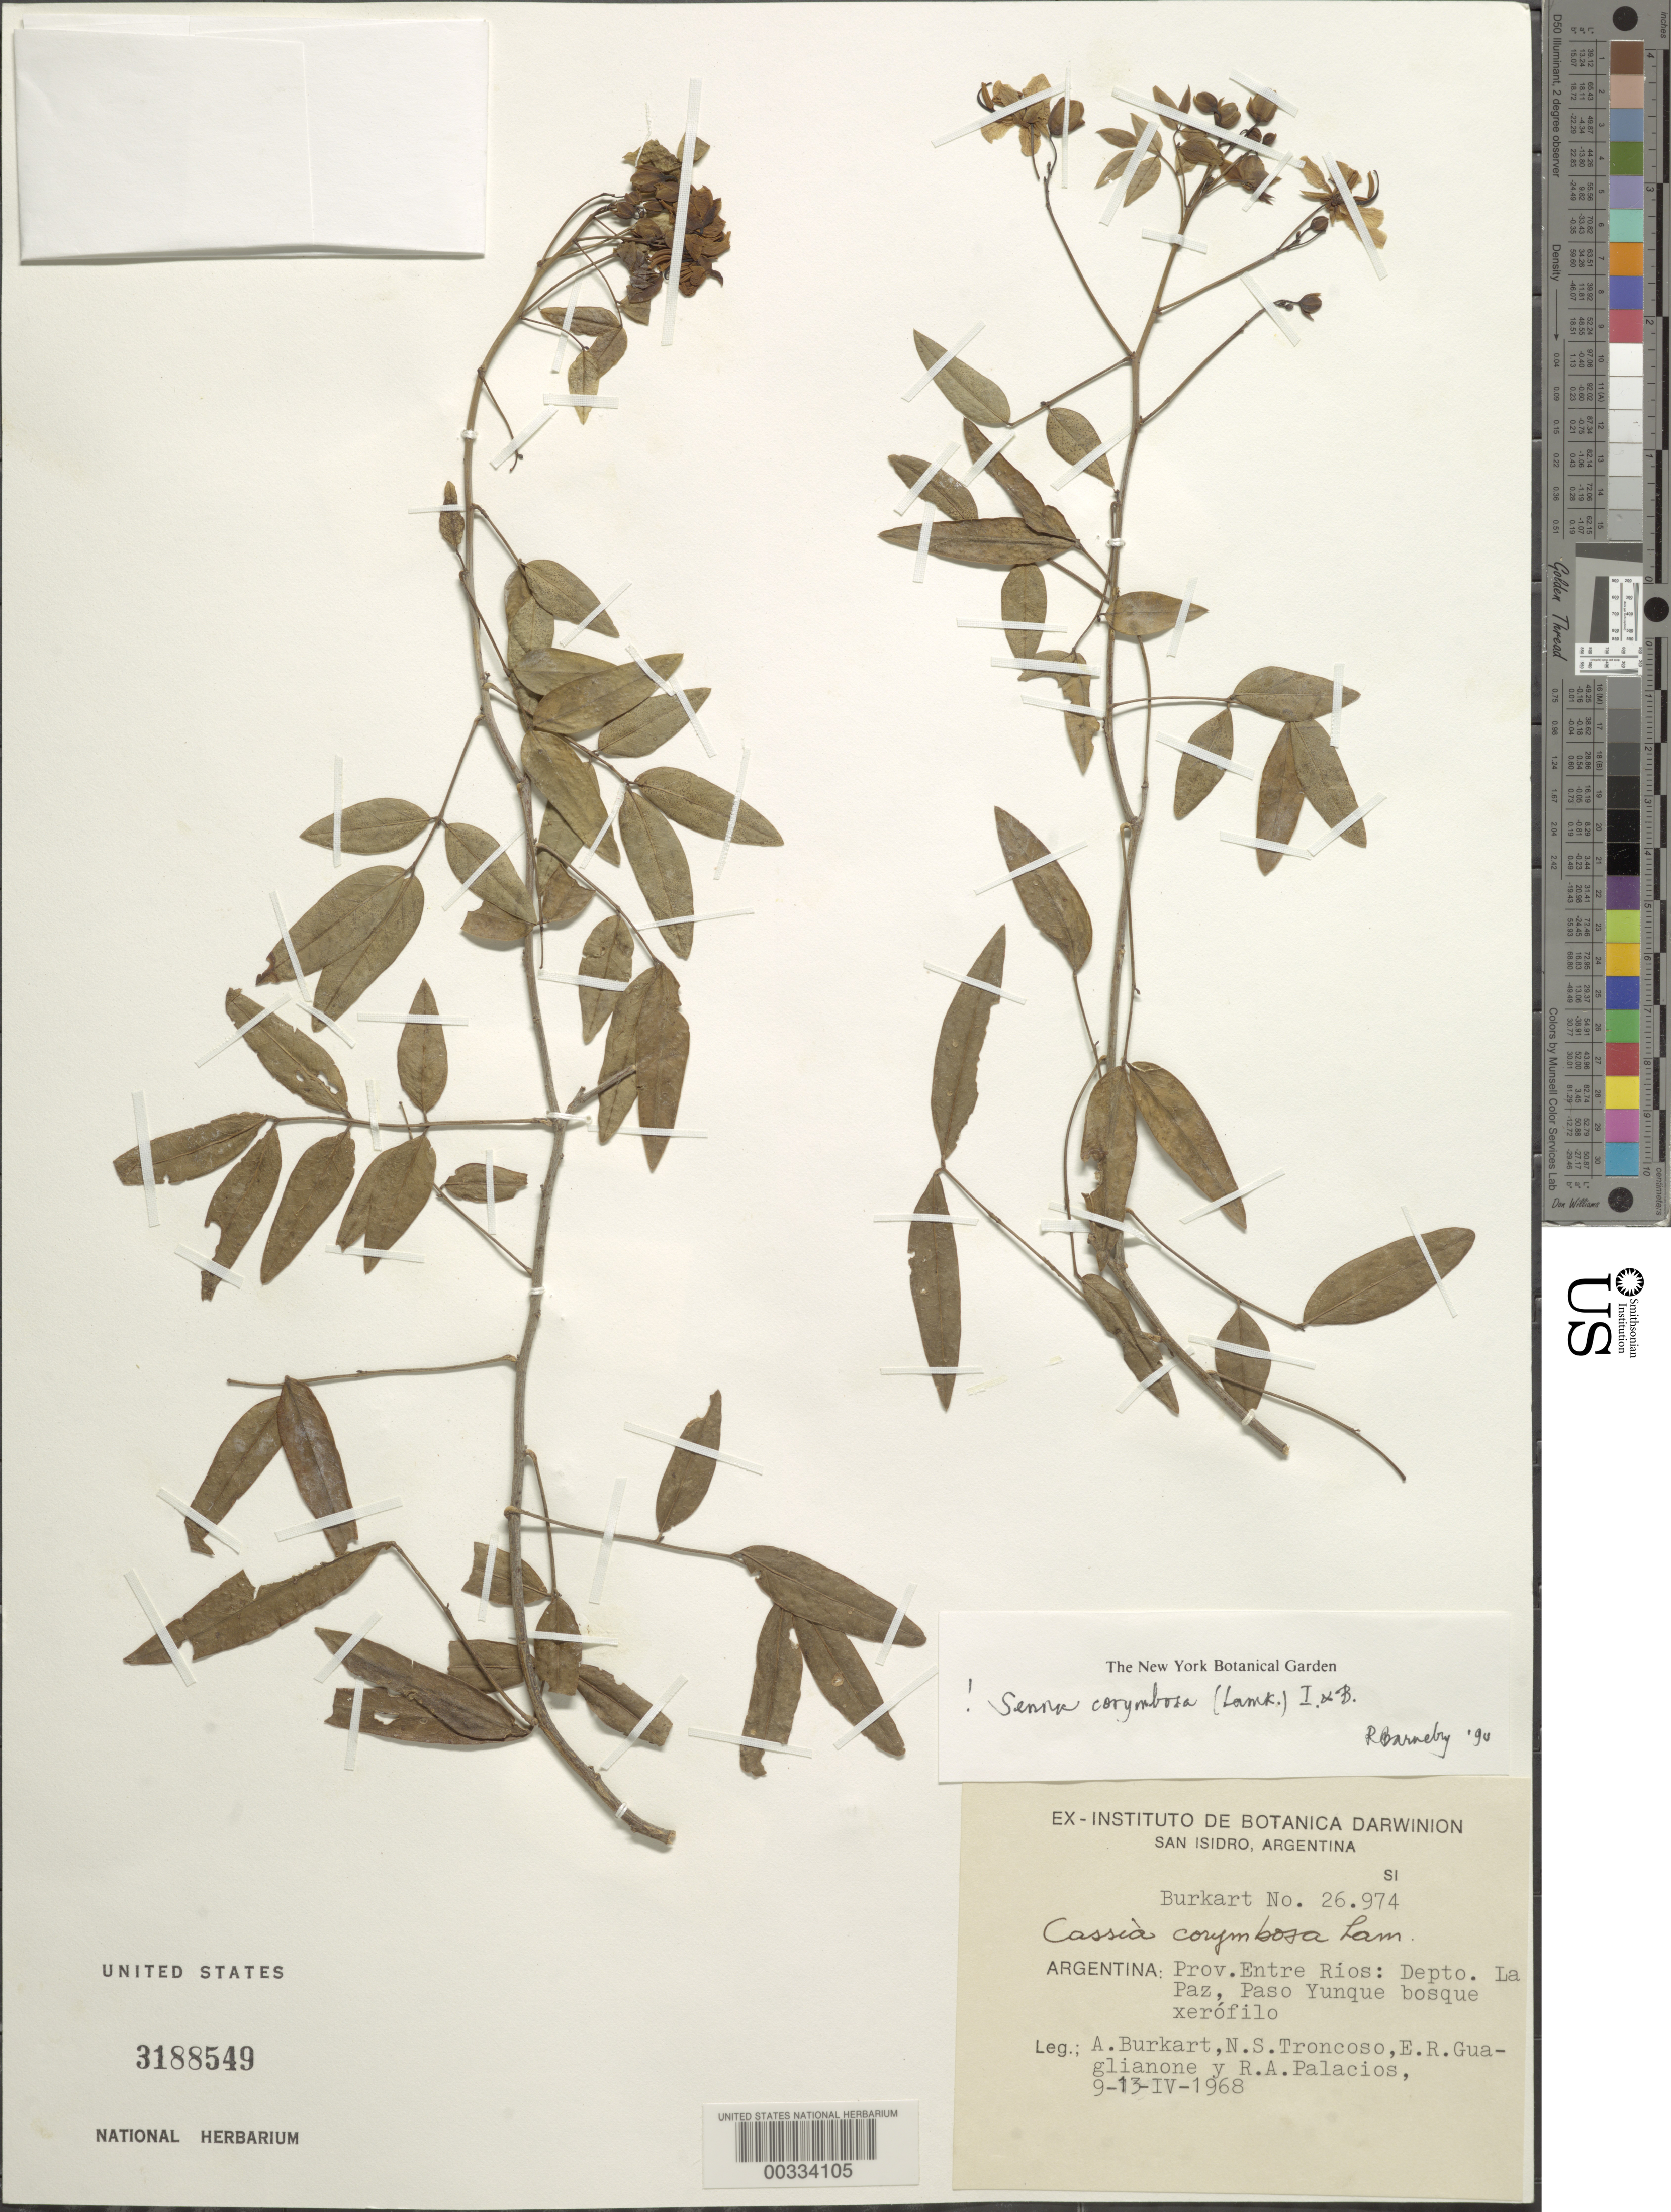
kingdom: Plantae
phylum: Tracheophyta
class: Magnoliopsida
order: Fabales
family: Fabaceae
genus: Senna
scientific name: Senna corymbosa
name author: (Lam.) H.S. Irwin & Barneby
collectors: A. E. Burkart, N. Troncoso, E. R. Guaglianone & R. Palacios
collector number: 26974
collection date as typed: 09 Apr 1968 to 13 Apr 1968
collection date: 1968-04-09/1968-04-13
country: Argentina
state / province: Entre Ríos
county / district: La Paz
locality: Paso Yunque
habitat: Xerophyllic forest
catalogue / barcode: US 3188549